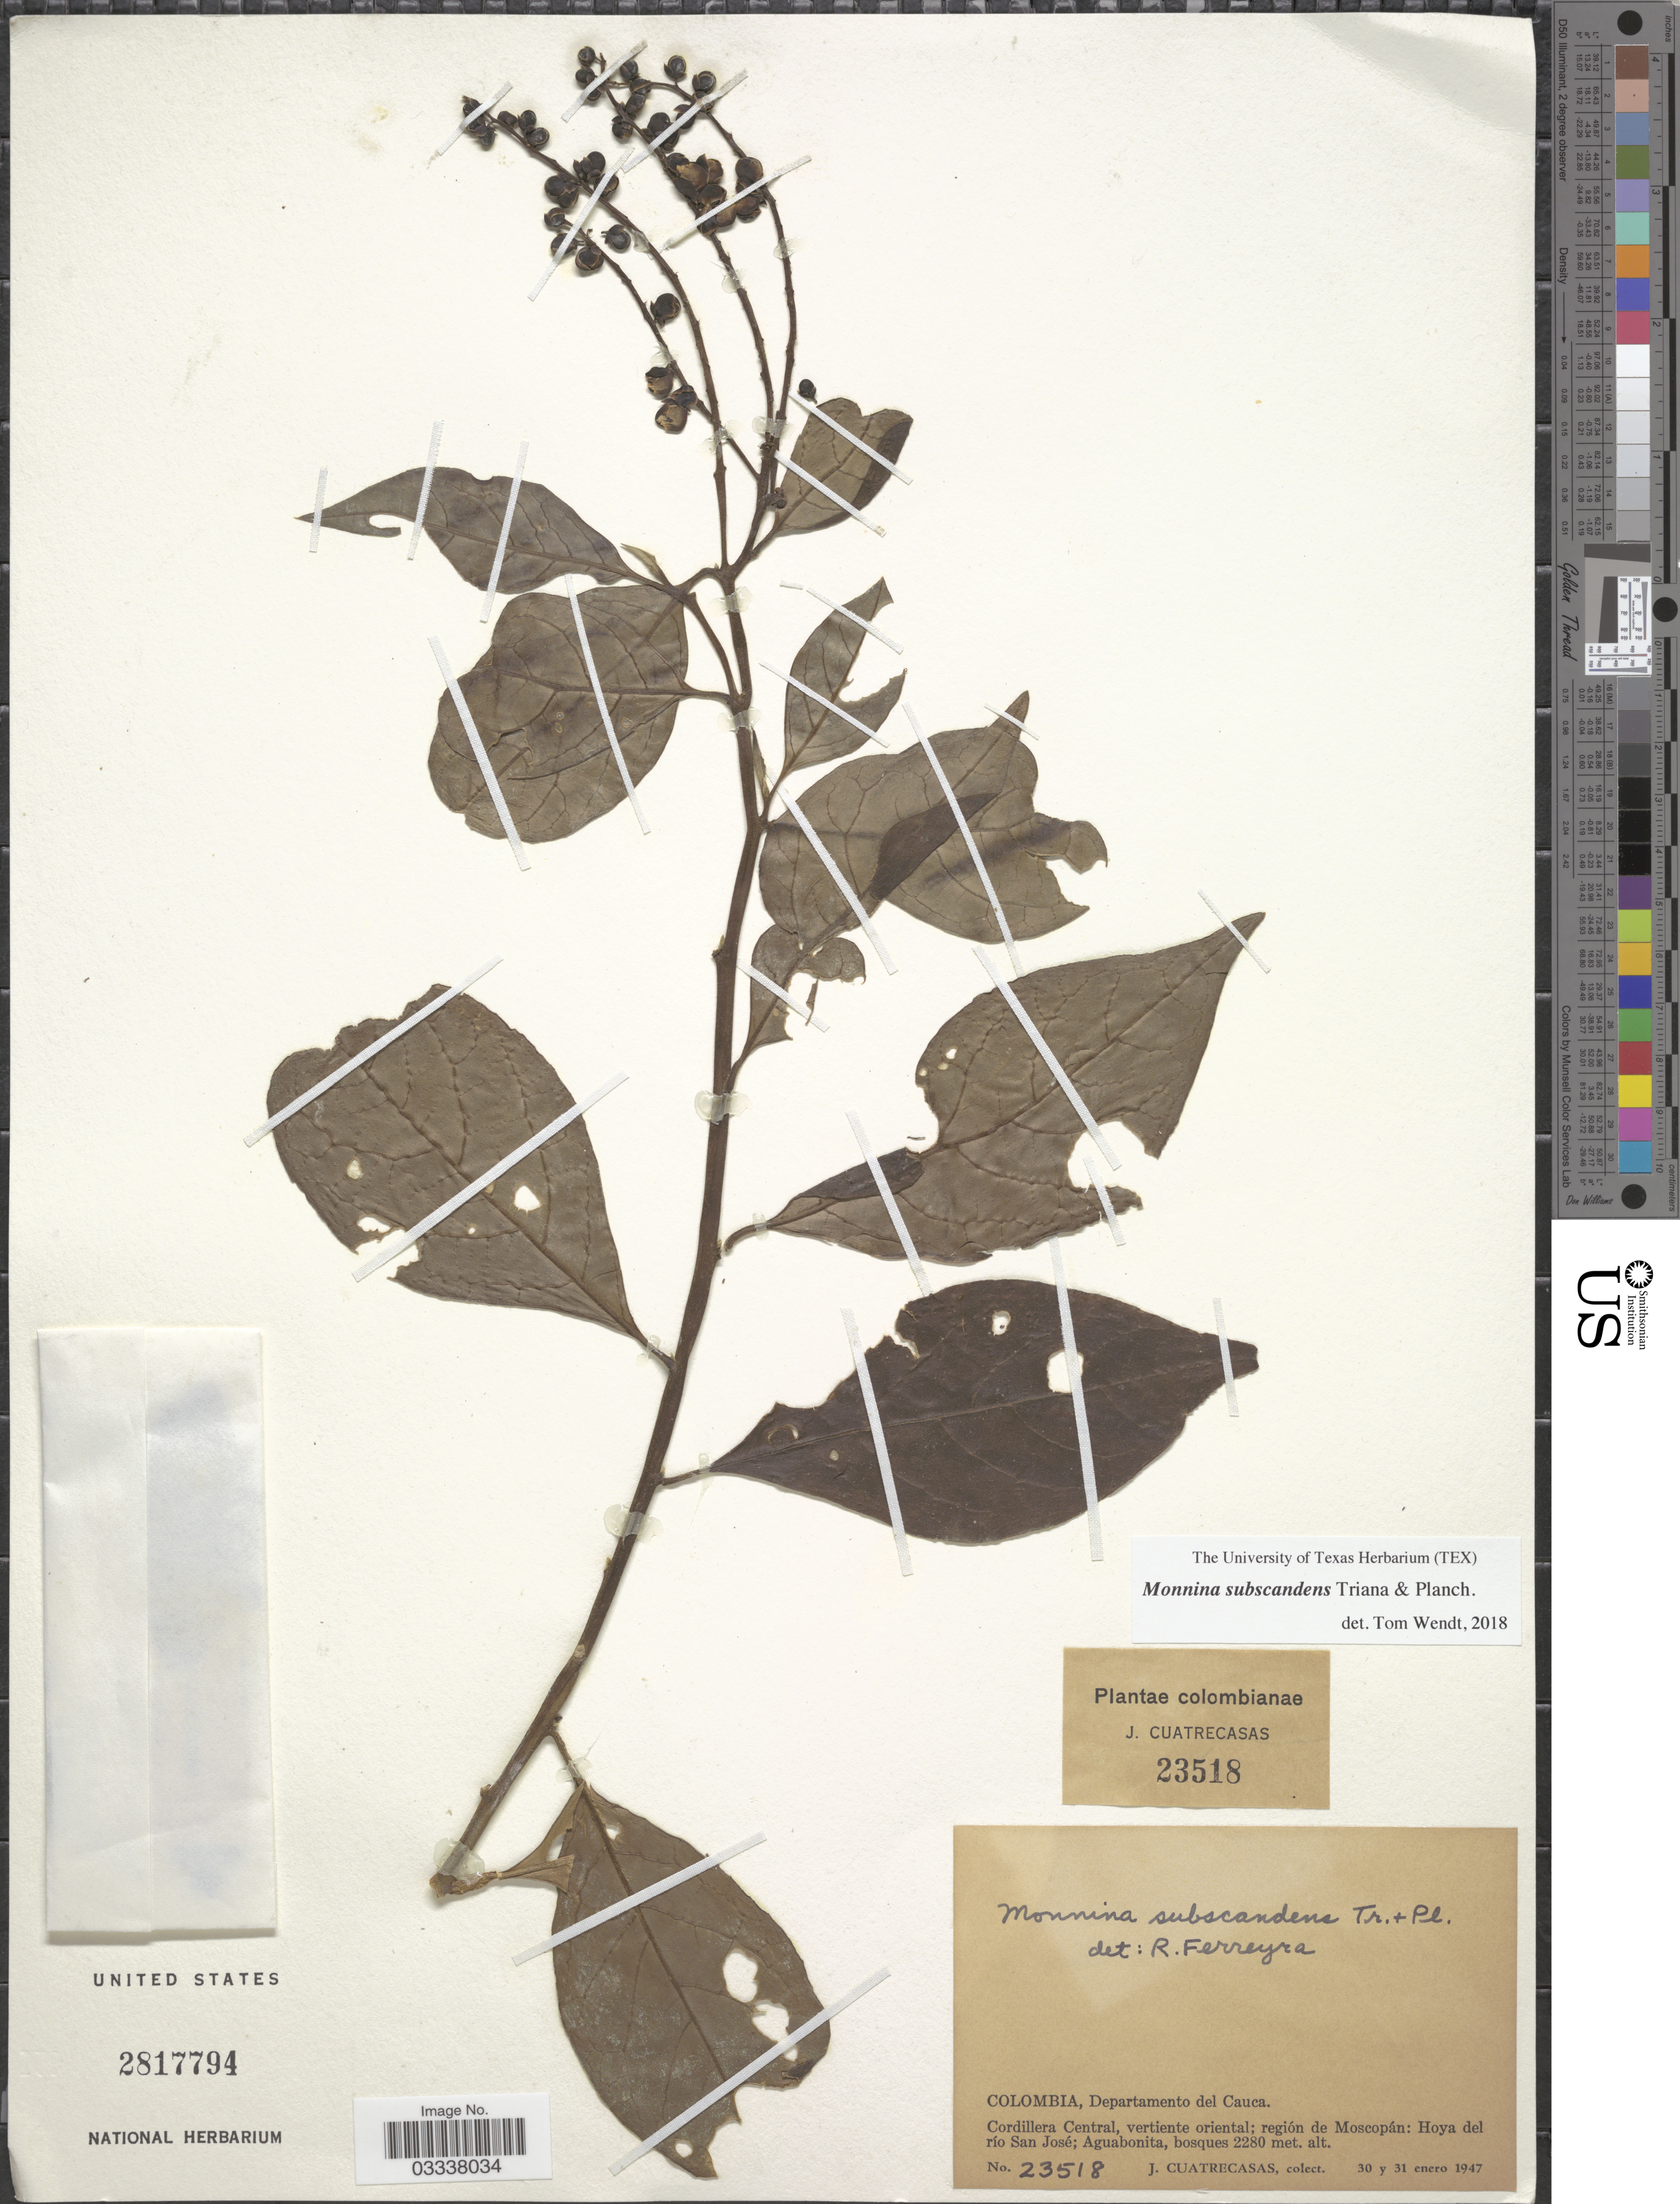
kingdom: Plantae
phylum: Tracheophyta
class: Magnoliopsida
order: Fabales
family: Polygalaceae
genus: Monnina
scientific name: Monnina subscandens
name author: Triana & Planch.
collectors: J. Cuatrecasas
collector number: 23518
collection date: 1947-01-30/1947-01-31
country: Colombia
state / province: Cauca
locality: Departamento del Cauca. Cordillera Central, vertiente oriental; región de Moscopán: Hoya del río San José; Aguabonita.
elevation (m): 2280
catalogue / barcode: US 2817794